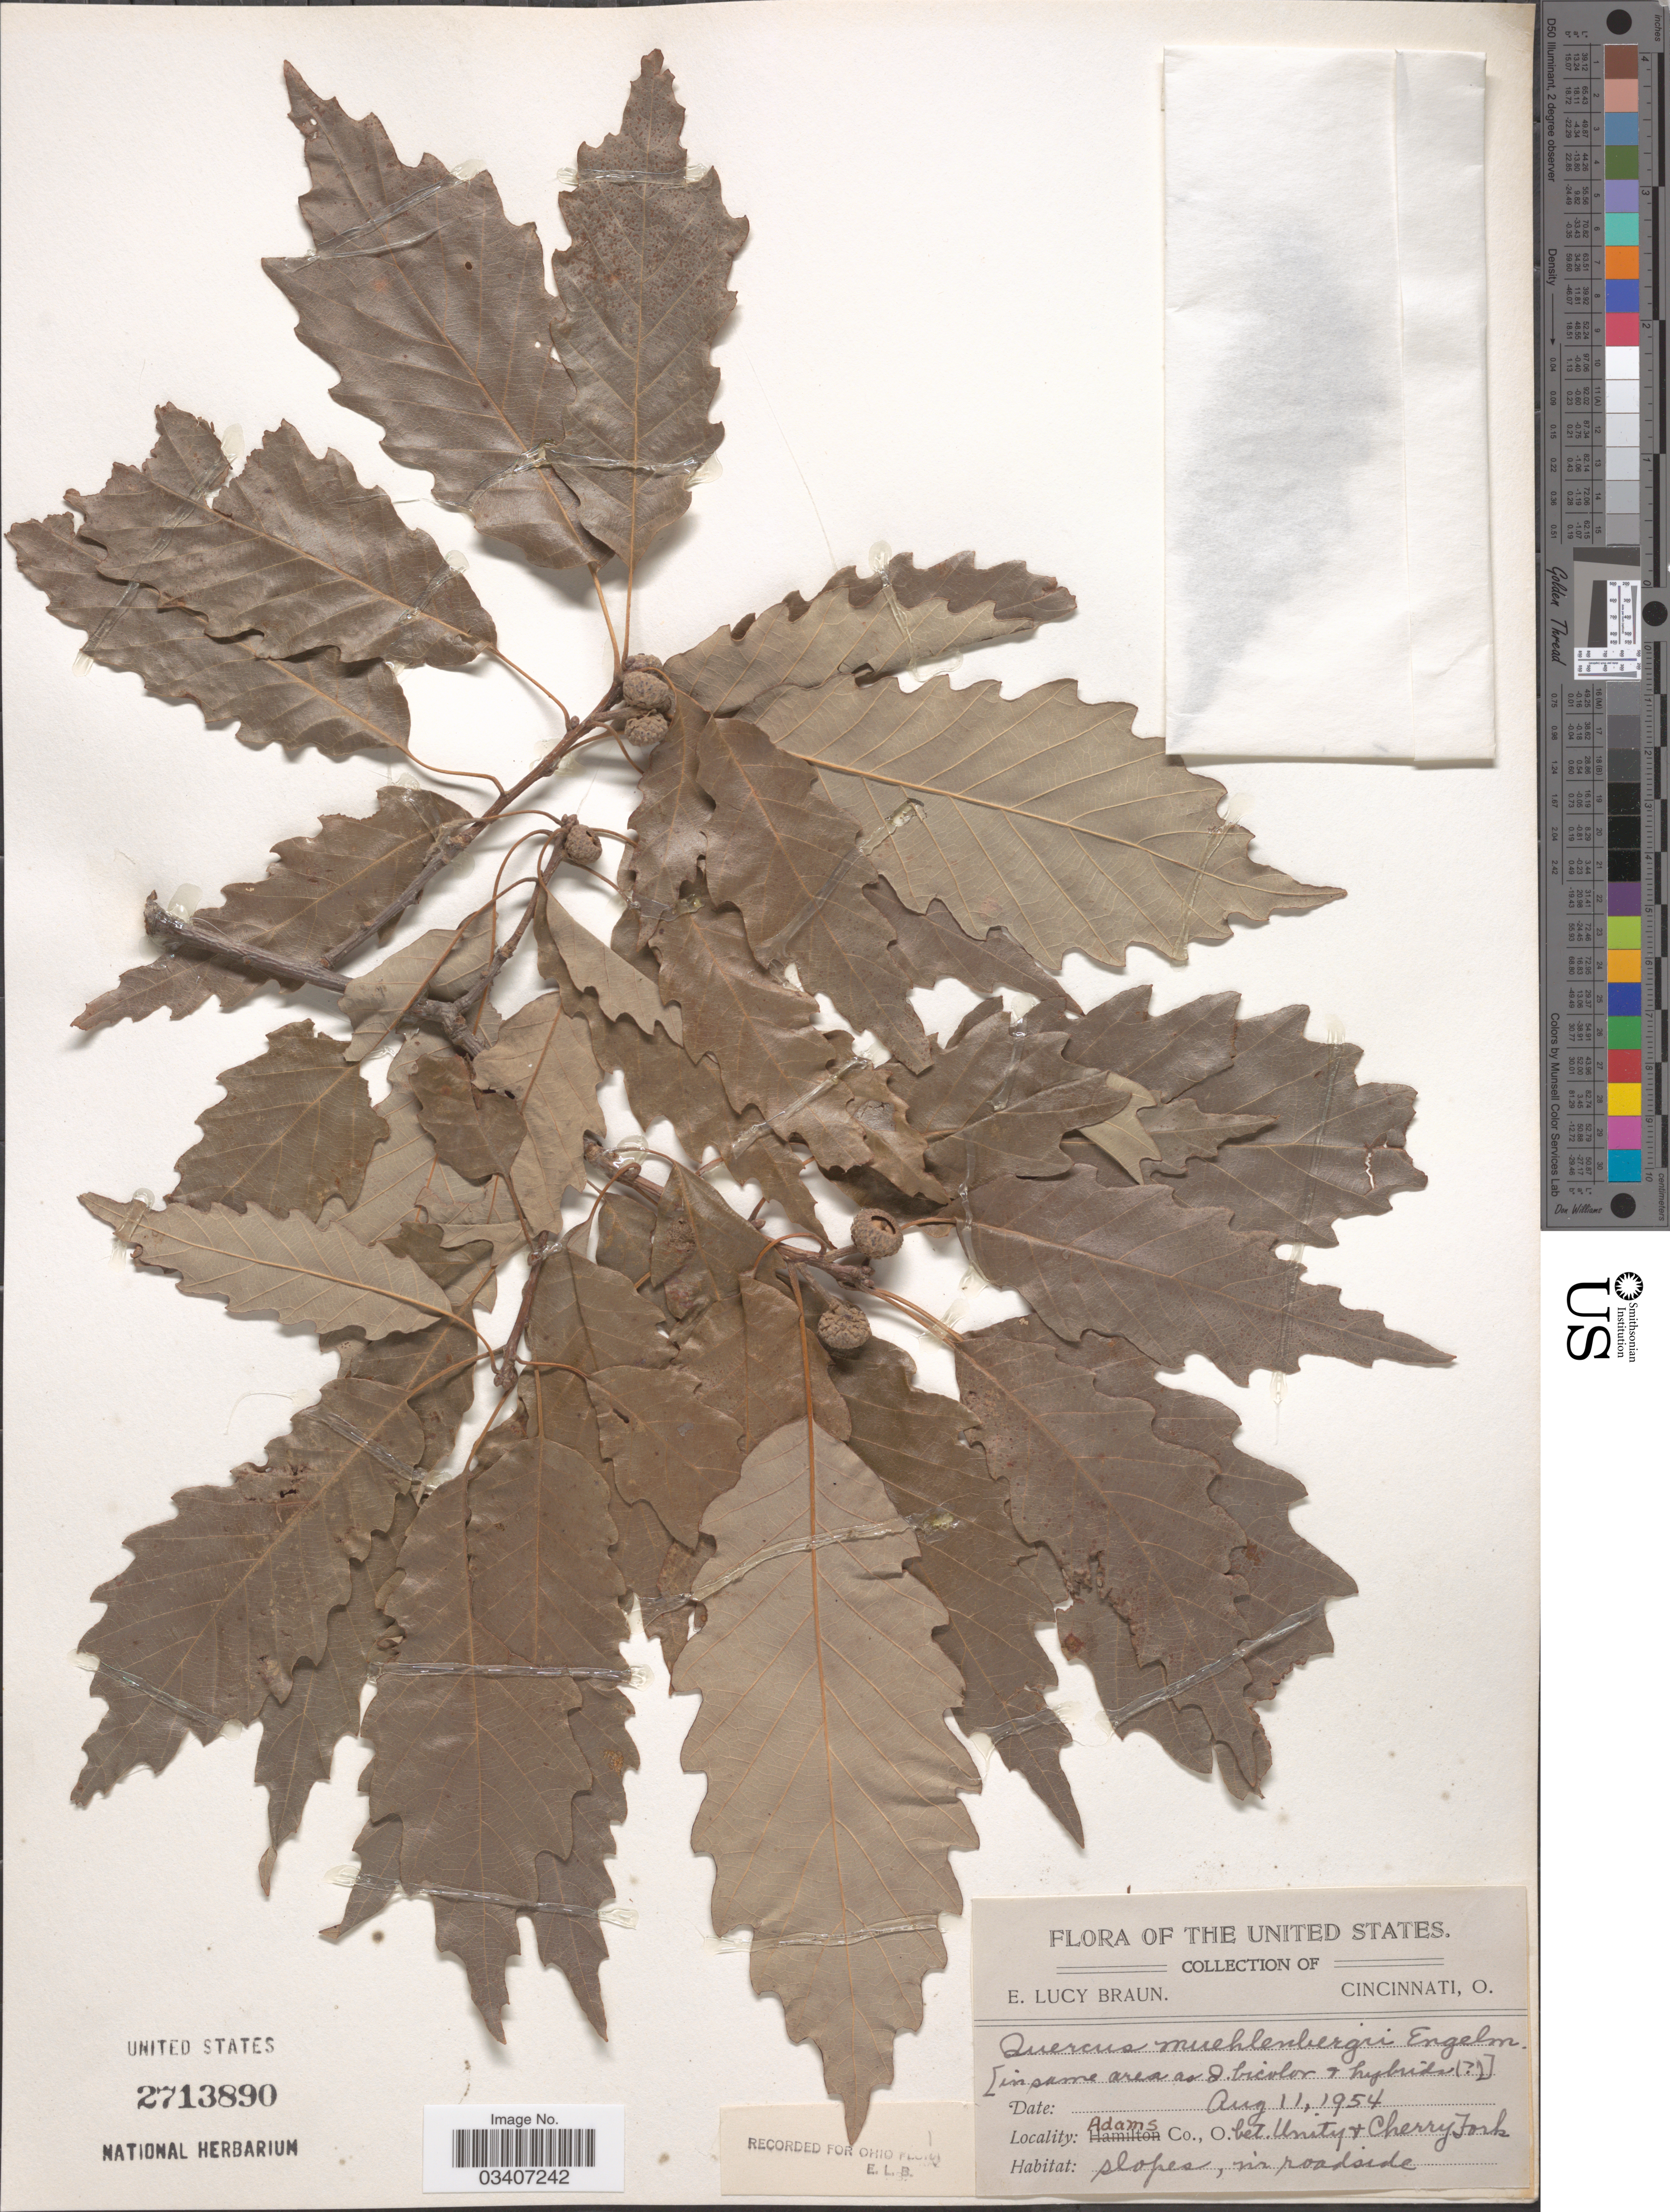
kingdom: Plantae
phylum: Tracheophyta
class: Magnoliopsida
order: Fagales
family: Fagaceae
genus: Quercus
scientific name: Quercus muehlenbergii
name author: Engelm.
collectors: E. L. Braun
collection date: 1954-08-11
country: United States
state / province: Ohio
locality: Adams Co. betw. Unity & Cherry Fork.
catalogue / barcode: US 2713890